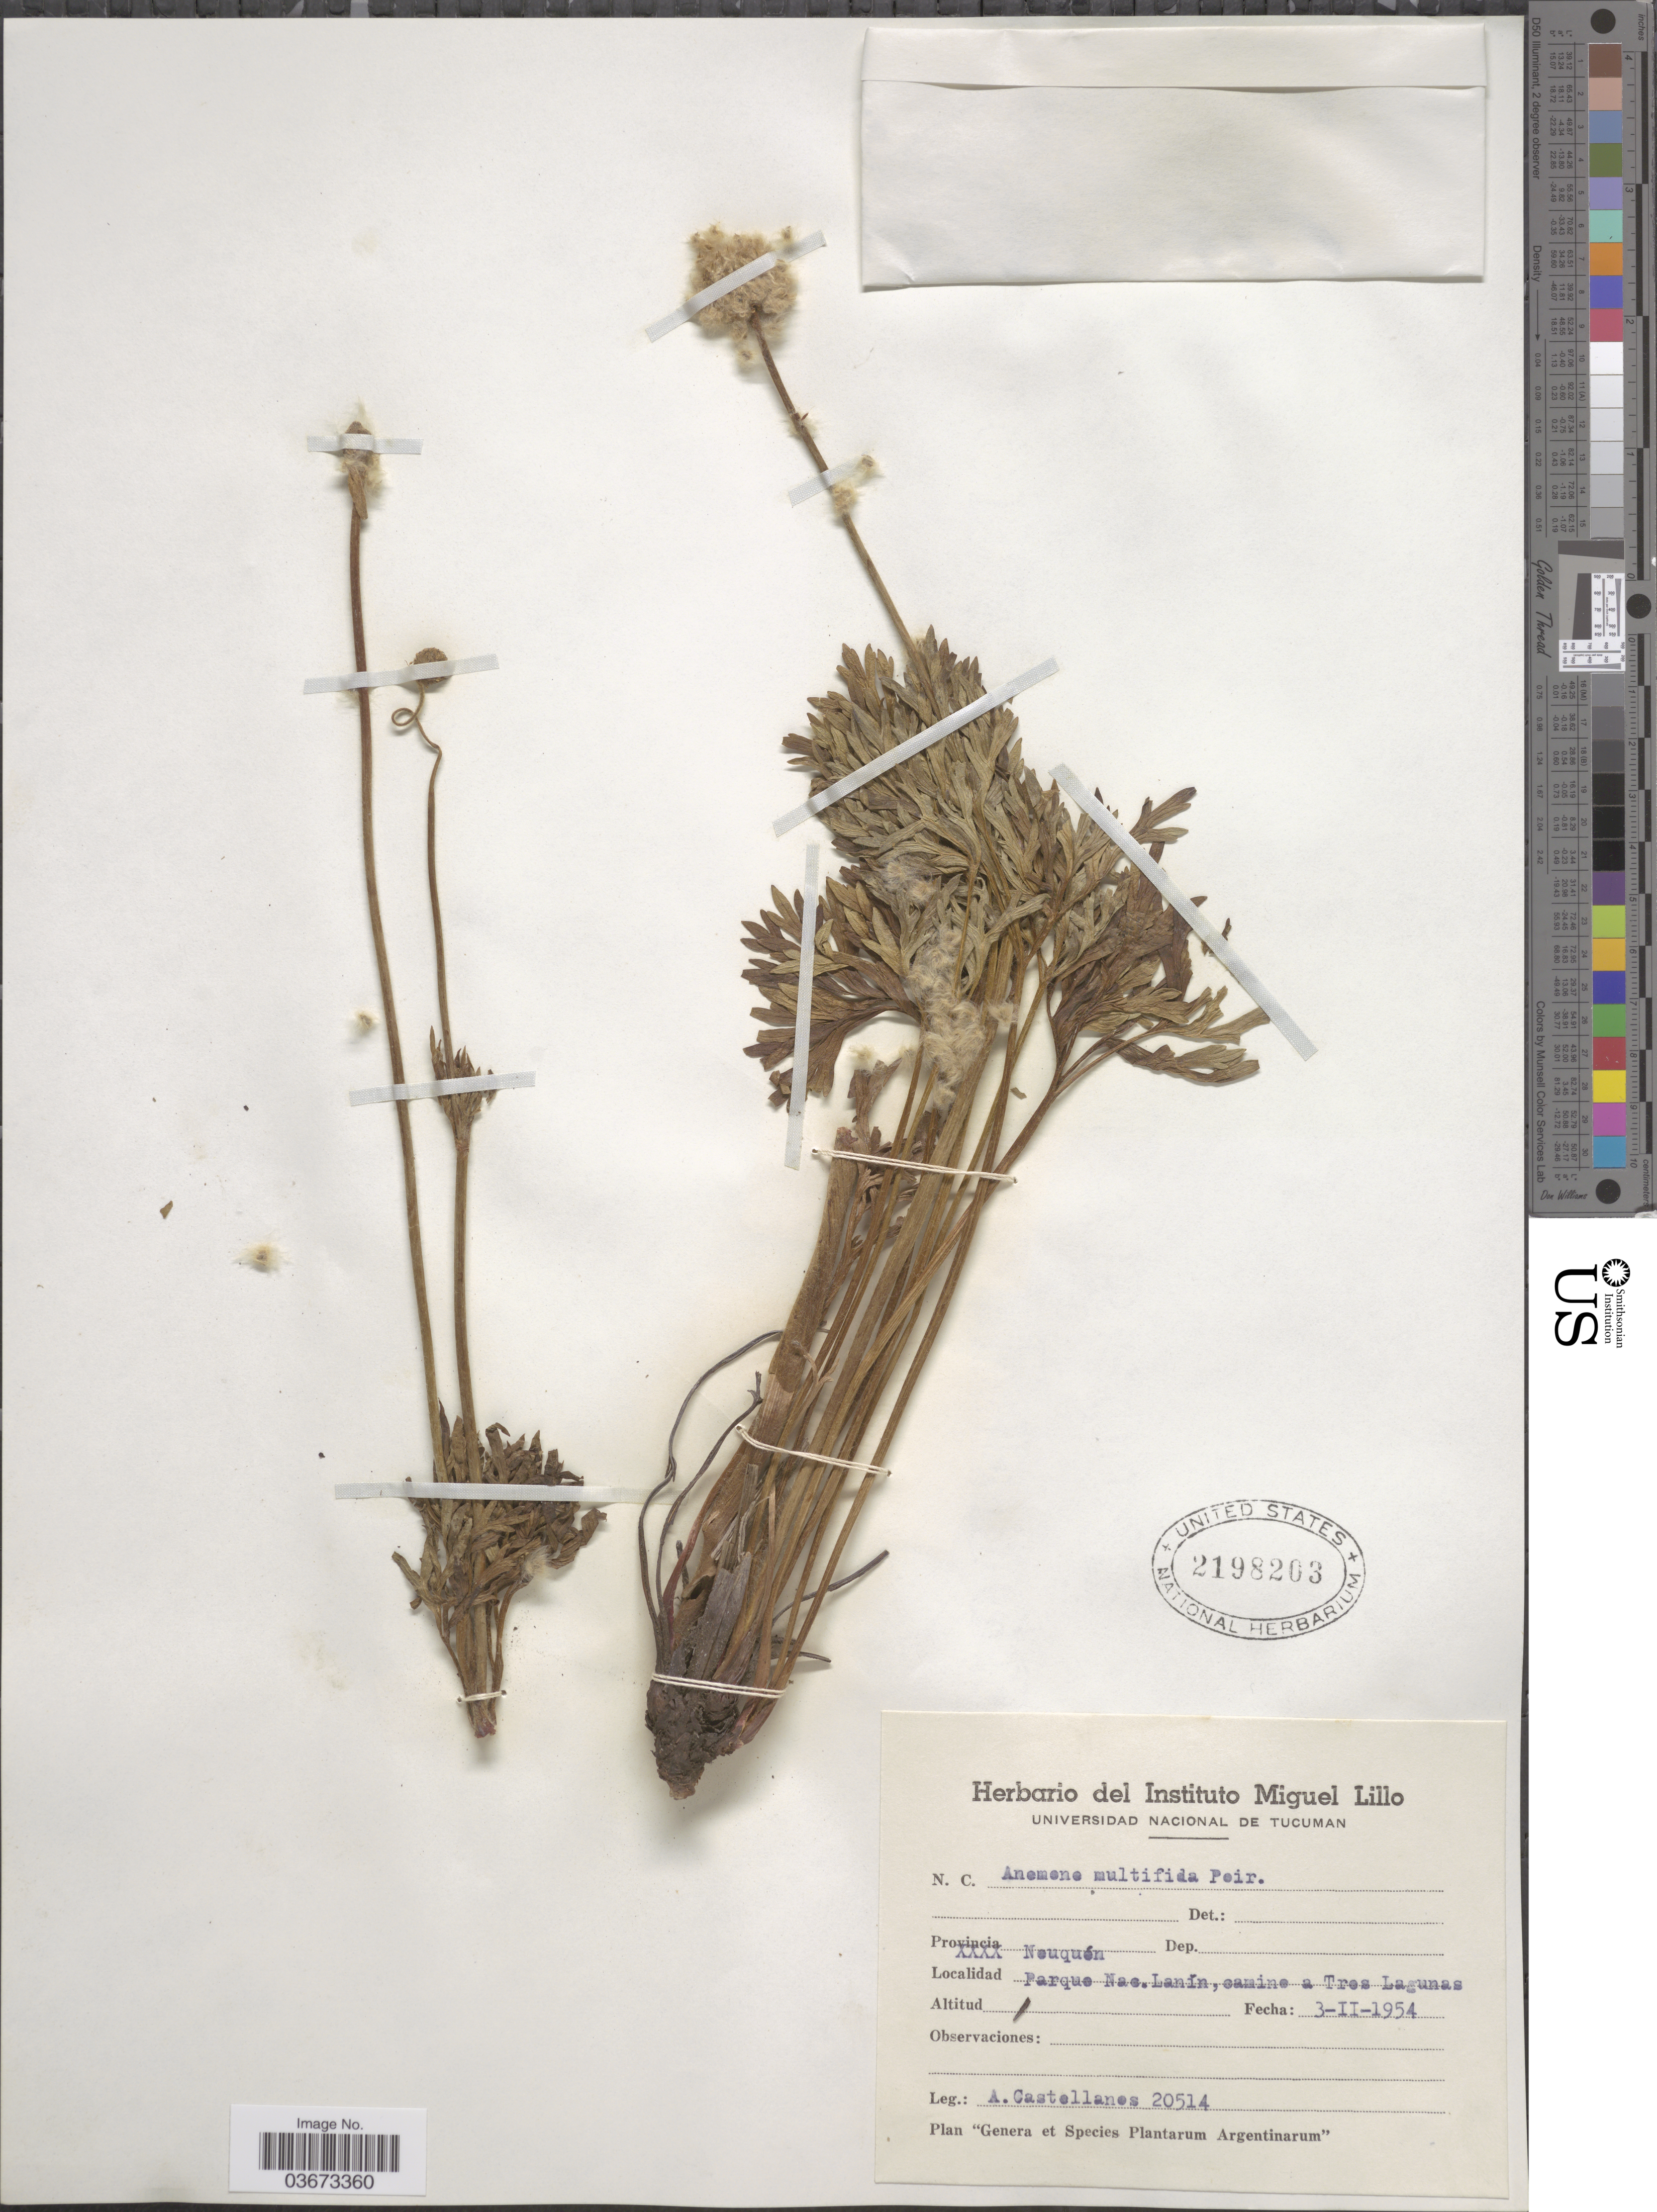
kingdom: Plantae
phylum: Tracheophyta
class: Magnoliopsida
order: Ranunculales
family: Ranunculaceae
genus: Anemone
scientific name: Anemone multifida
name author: Poir.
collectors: A. Castellanos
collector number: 20514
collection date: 1954-02-03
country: Argentina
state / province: Neuquen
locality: Parque Nac. Lanín, camino a Tres Lagunas.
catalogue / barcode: US 2198203